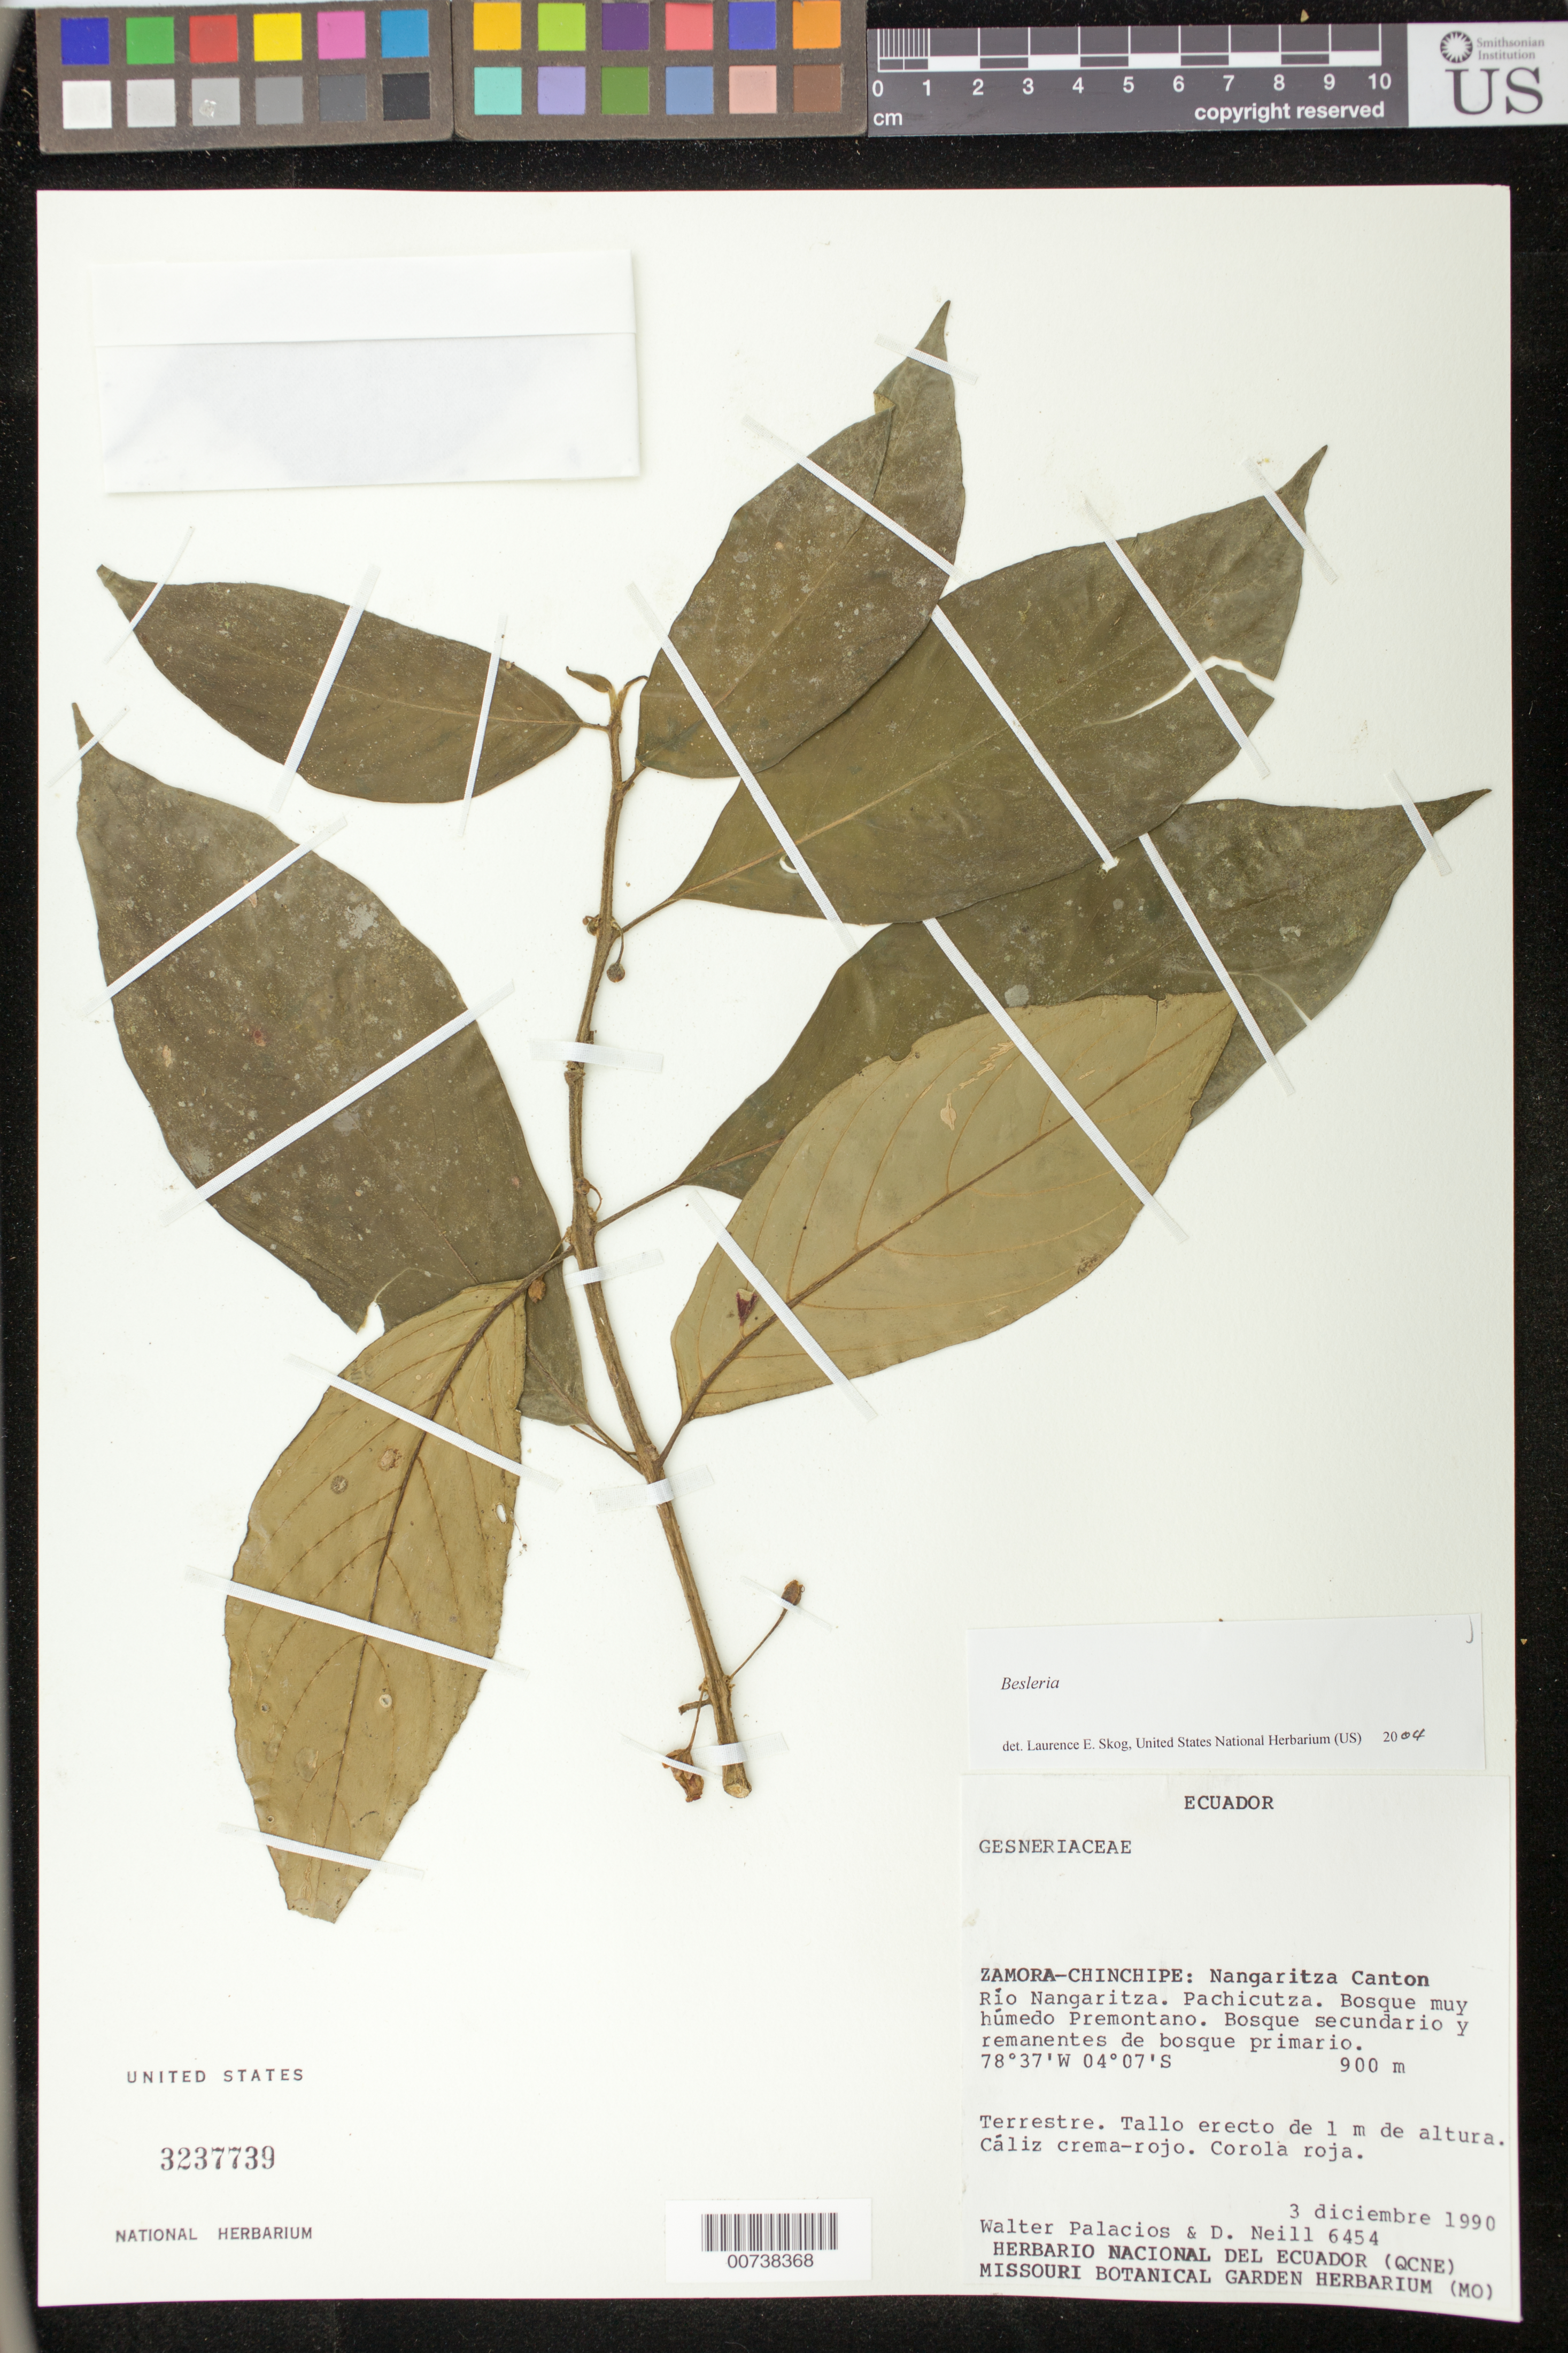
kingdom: Plantae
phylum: Tracheophyta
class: Magnoliopsida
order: Lamiales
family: Gesneriaceae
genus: Besleria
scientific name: Besleria sp.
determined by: Skog, Laurence E.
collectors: W. Palacios & D. A. Neill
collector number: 6454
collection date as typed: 03 Dec 1990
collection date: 1990-12-03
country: Ecuador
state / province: Zamora-Chinchipe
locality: Zamora-Chinchipe: Nangaritza Canton. Río Nangaritza. Pachicutza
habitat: Bosque muy húmedo premontao. Bosque secundario y remanentes de bosque primario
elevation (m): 900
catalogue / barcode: US 3237739